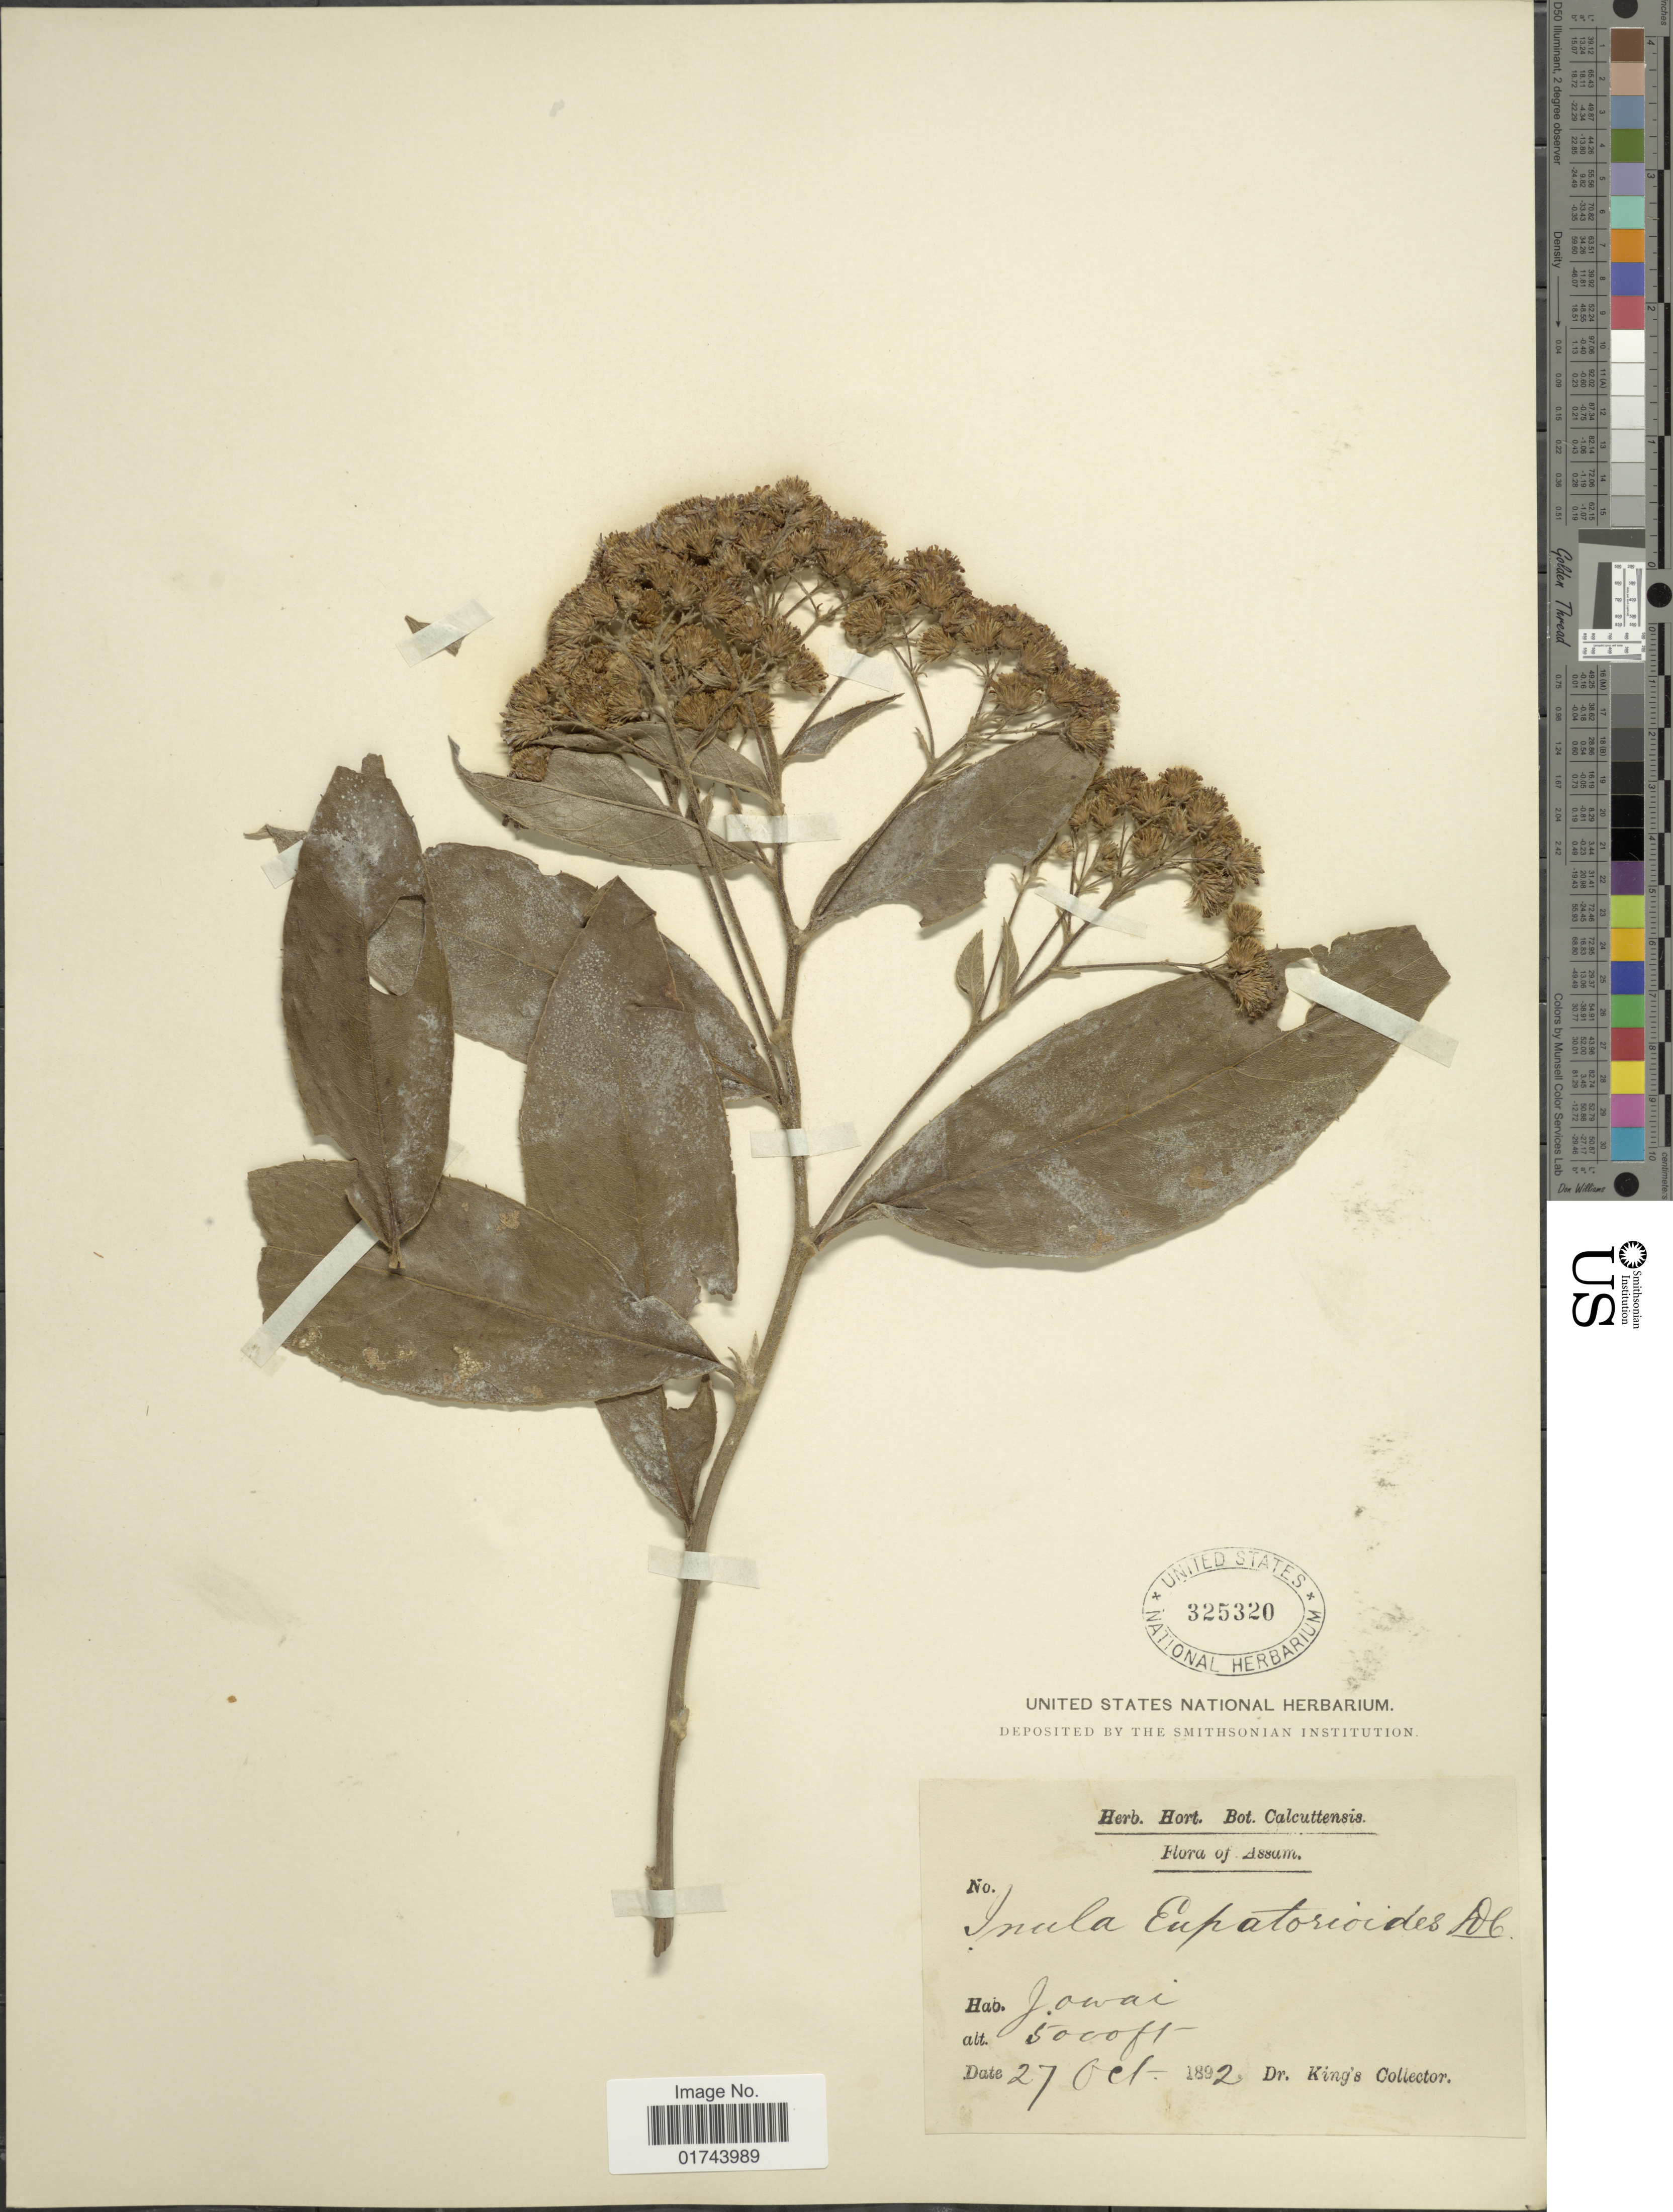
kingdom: Plantae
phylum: Tracheophyta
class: Magnoliopsida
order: Asterales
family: Asteraceae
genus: Inula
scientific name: Inula eupatorioides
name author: DC.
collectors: Dr. King's collector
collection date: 1892-10-27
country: India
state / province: Assam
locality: Jowai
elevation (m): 1524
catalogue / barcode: US 325320